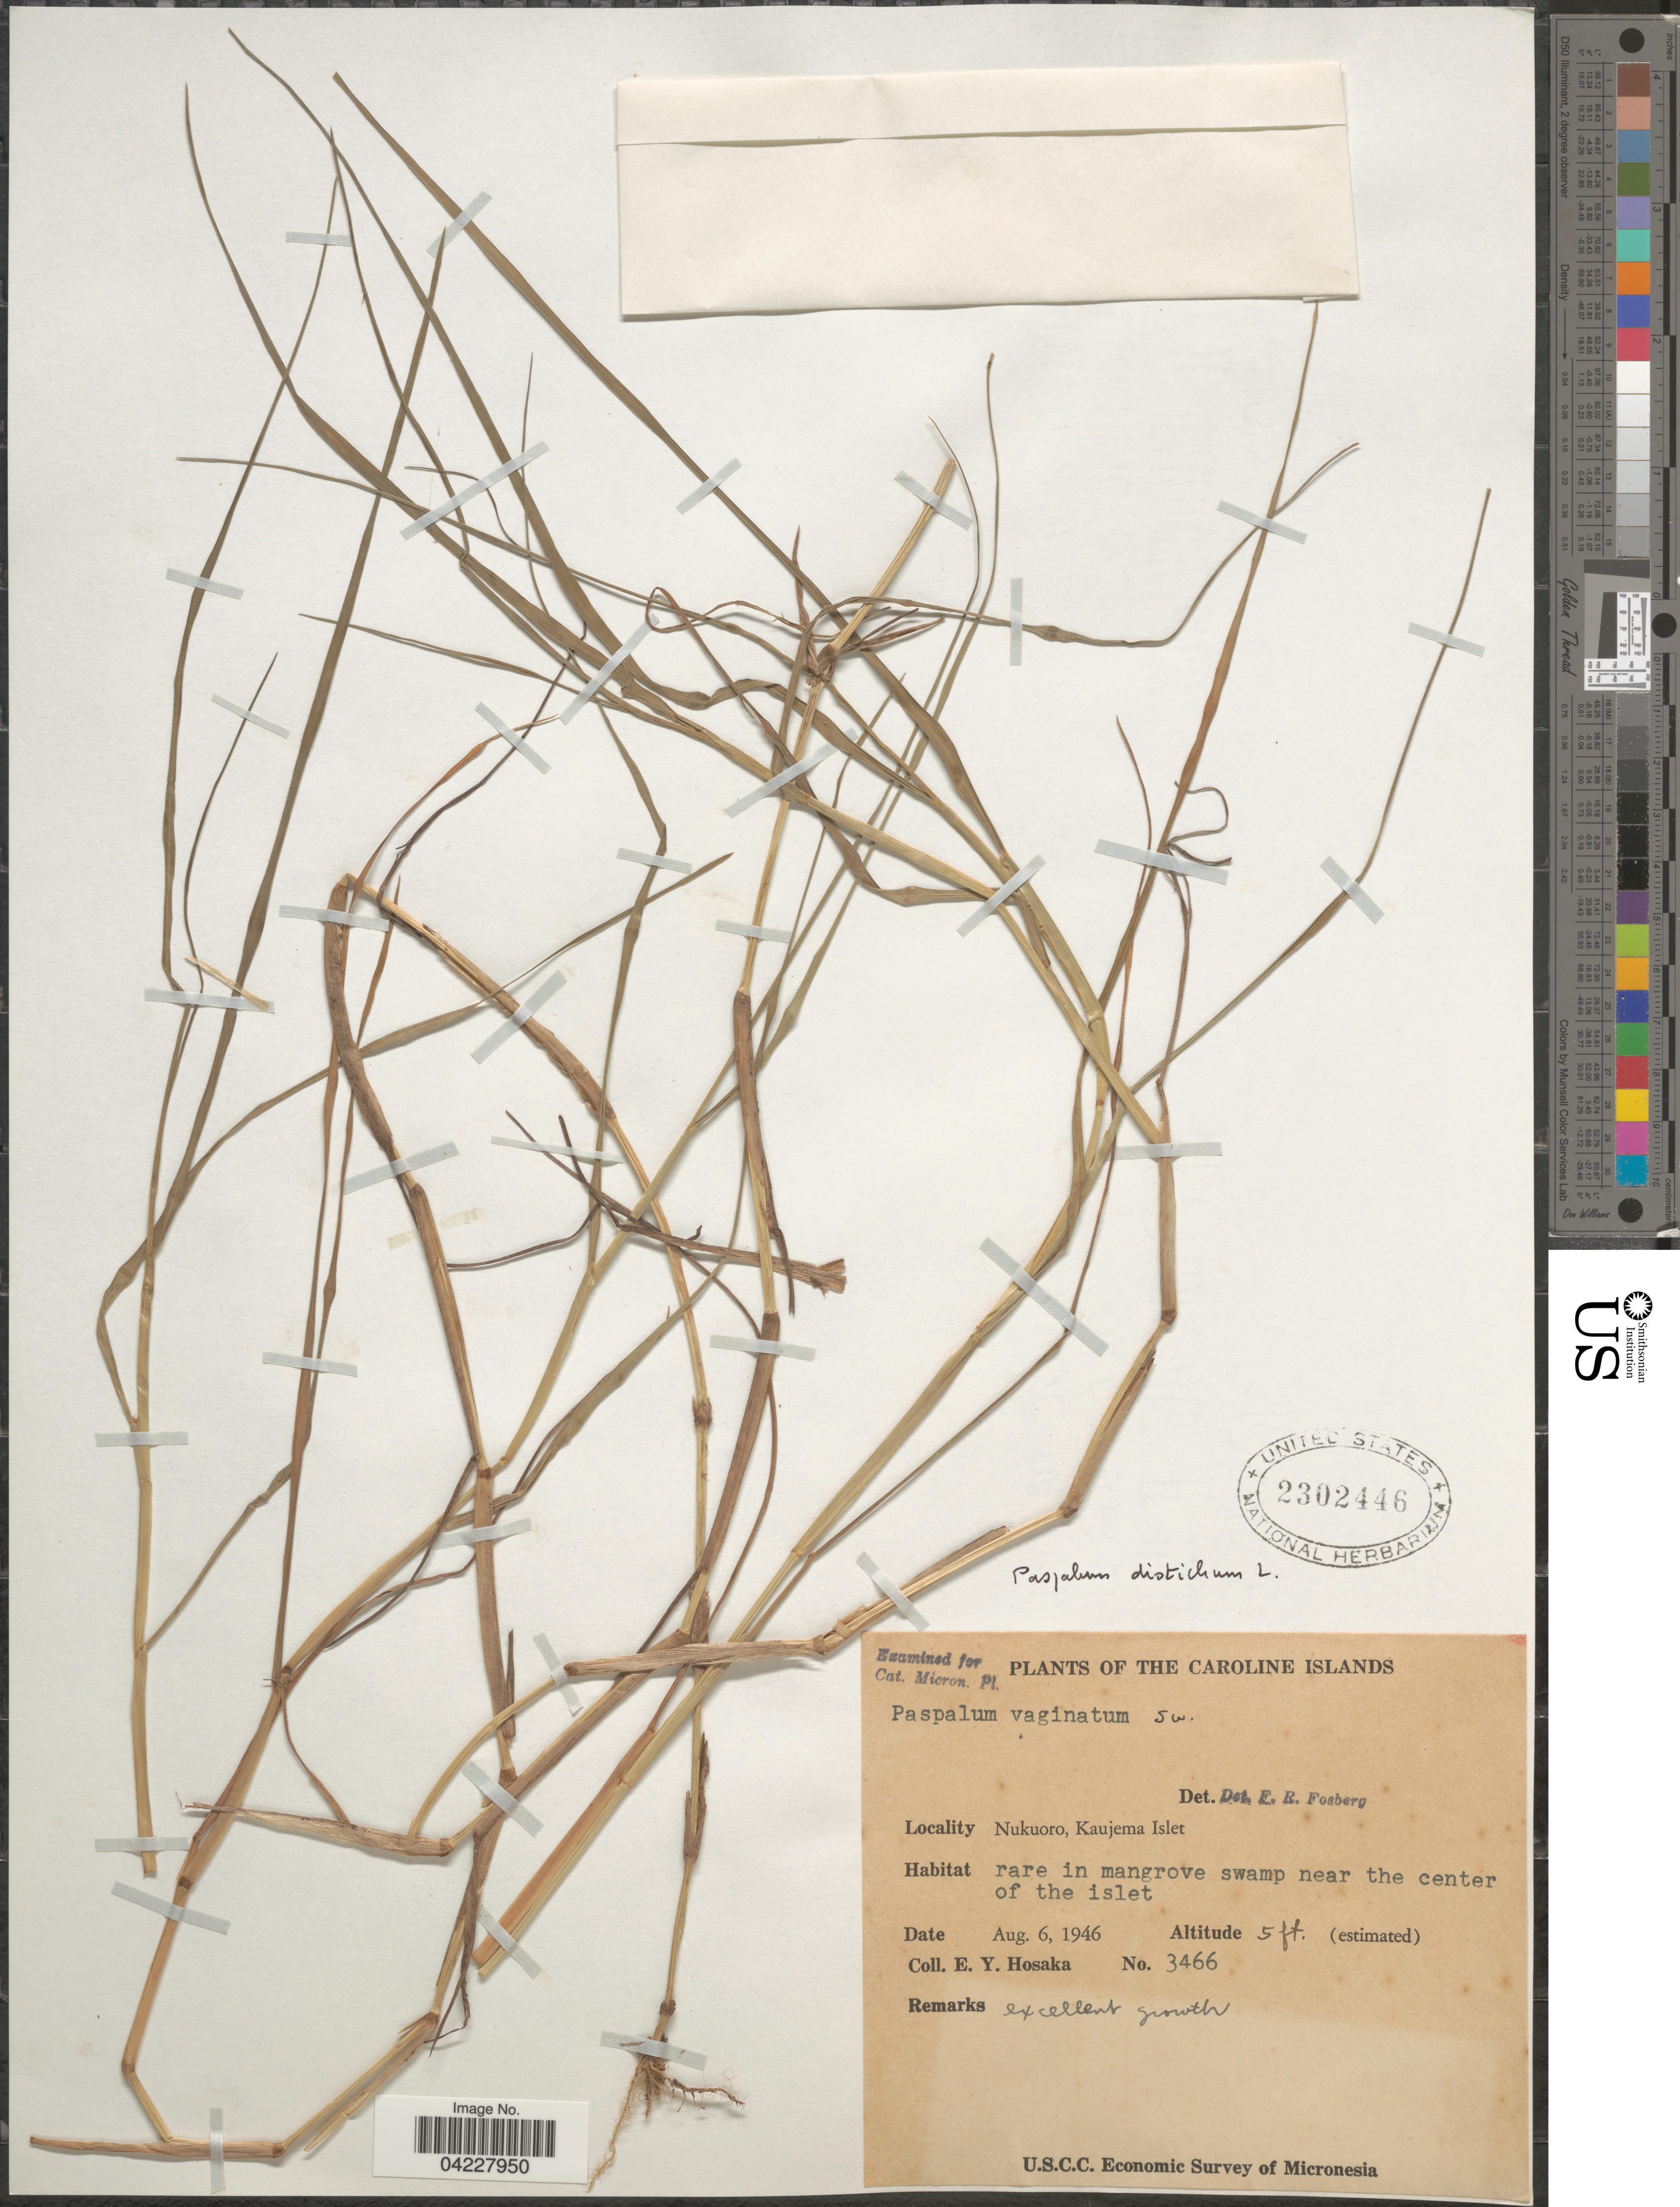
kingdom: Plantae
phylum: Tracheophyta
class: Liliopsida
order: Poales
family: Poaceae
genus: Paspalum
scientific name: Paspalum distichum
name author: L.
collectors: E. Y. Hosaka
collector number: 3466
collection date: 1946-08-06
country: Kiribati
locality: The Caroline Islands. Nukuoro, Kaujema Islet. U.S.C.C. Economic Survey of Micronesia.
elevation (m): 2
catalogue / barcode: US 2302446